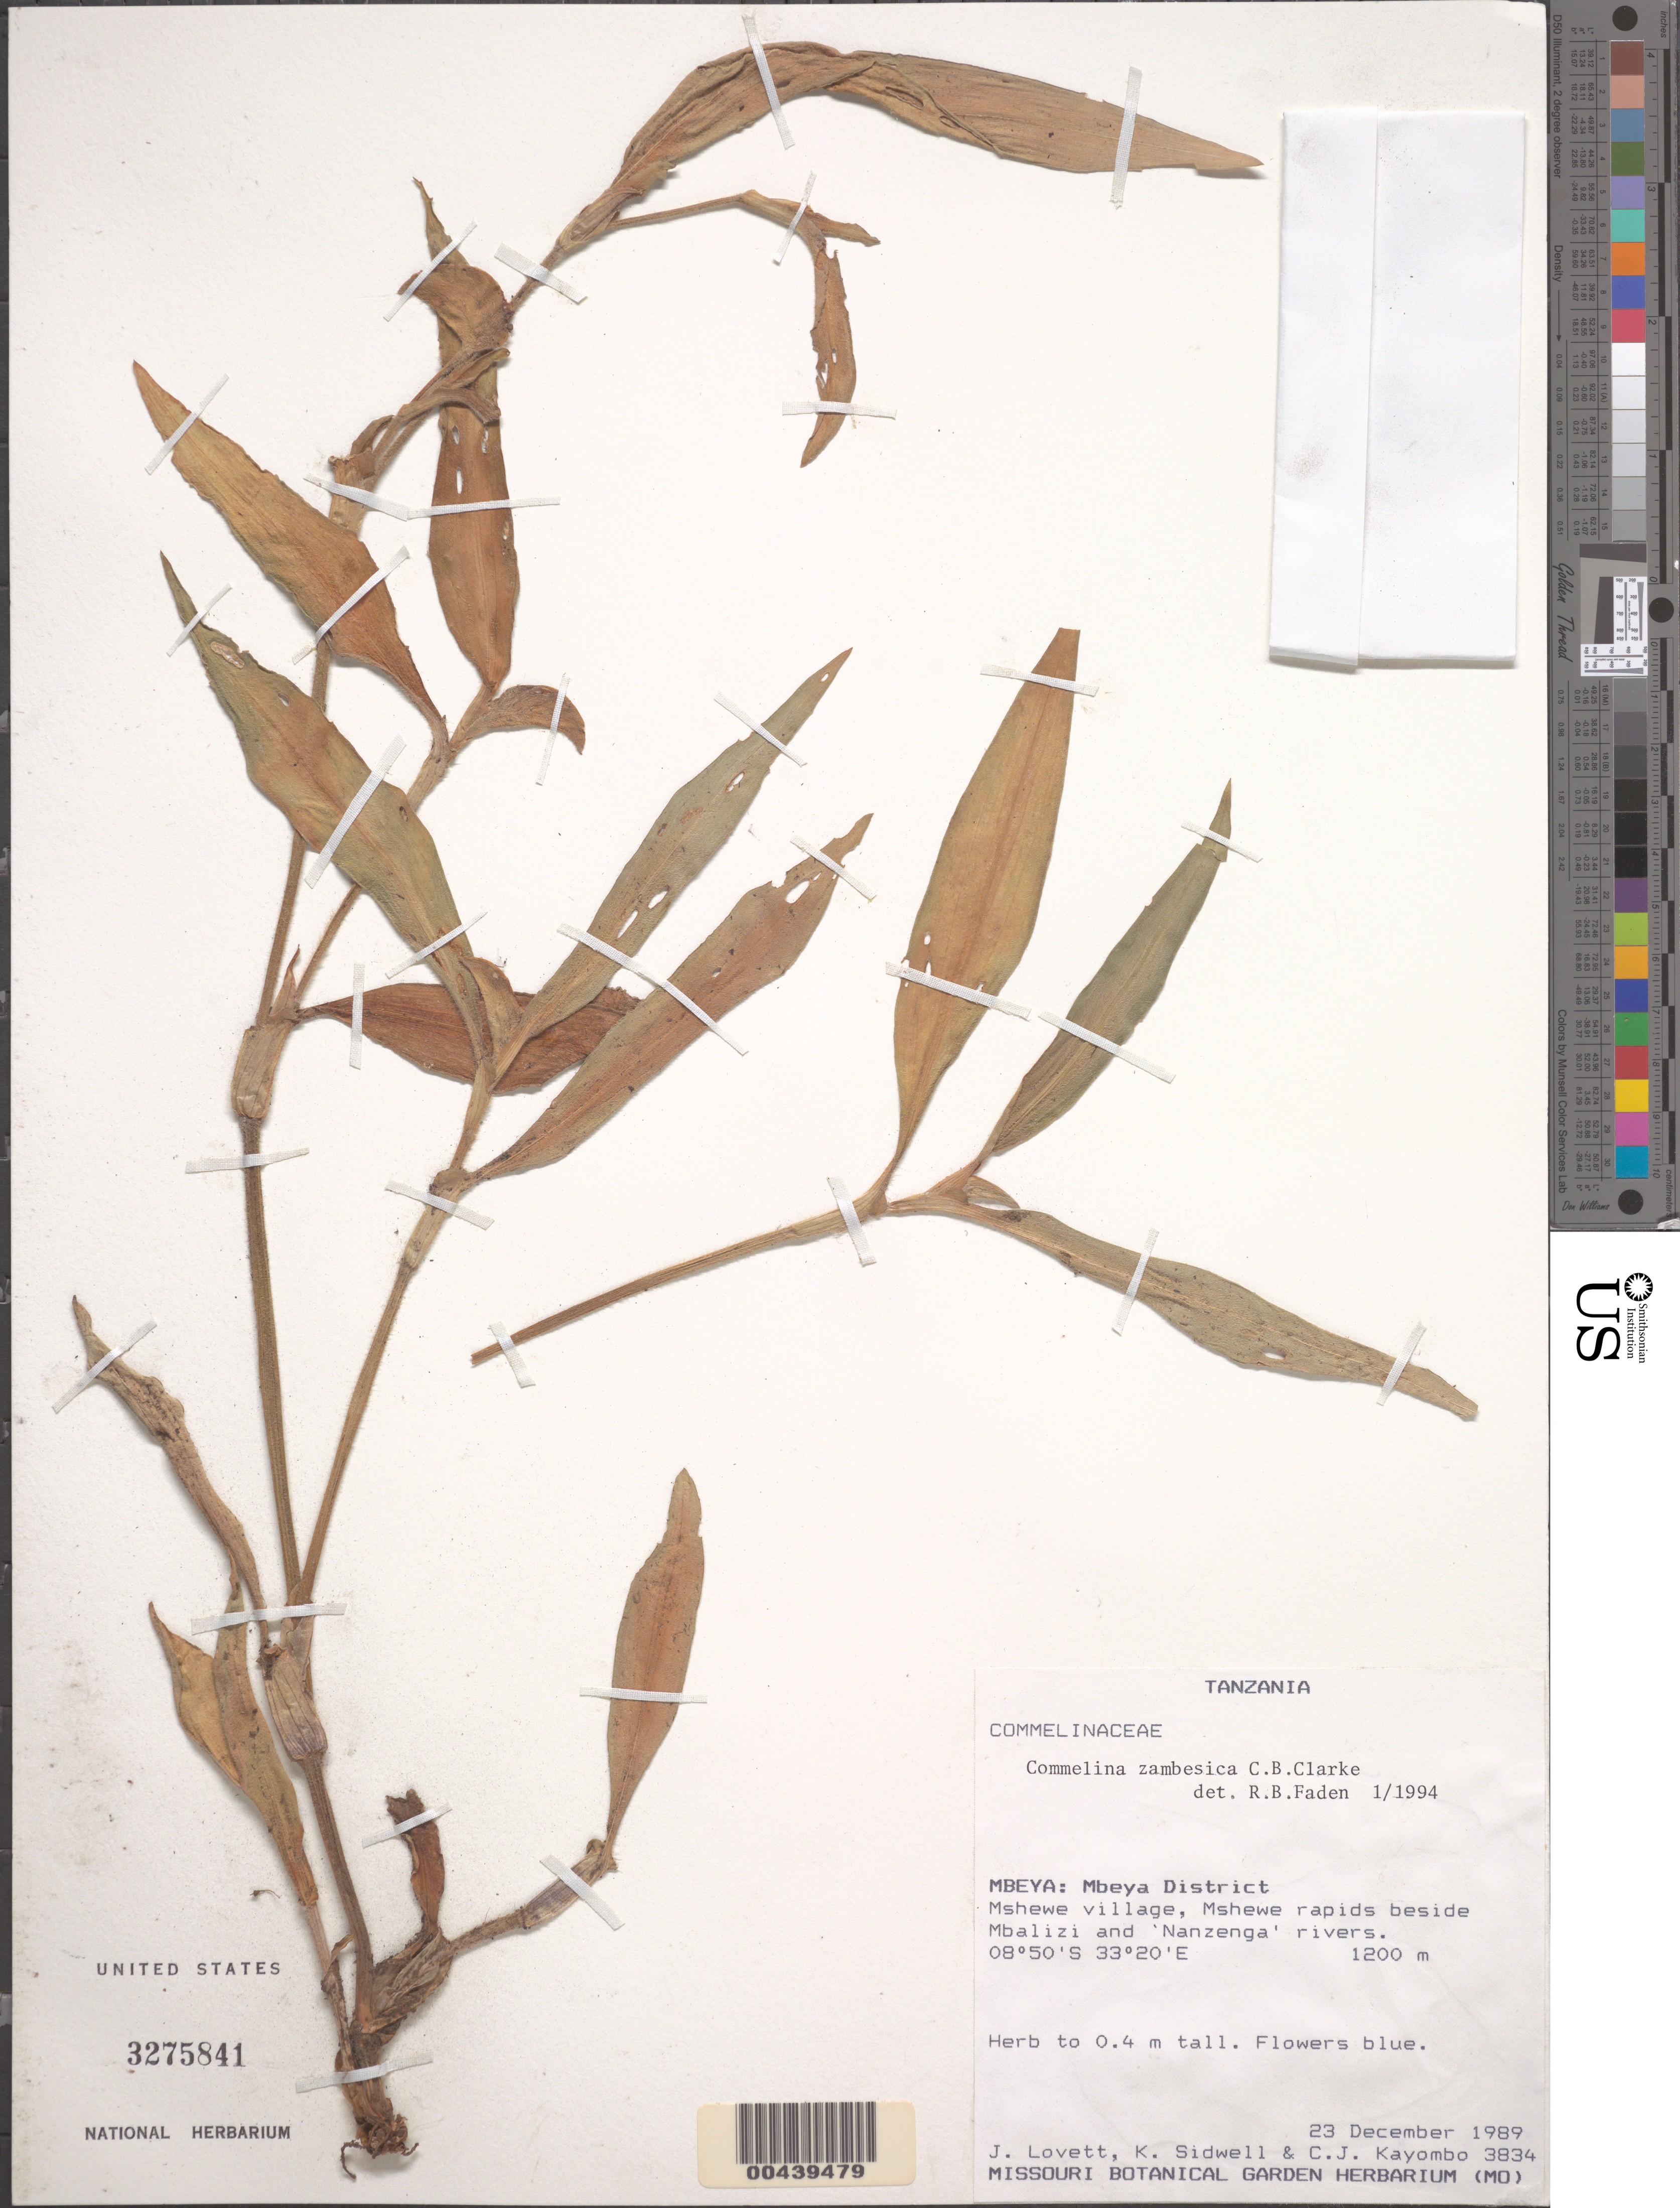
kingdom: Plantae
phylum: Tracheophyta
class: Liliopsida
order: Commelinales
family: Commelinaceae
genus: Commelina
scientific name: Commelina zambesica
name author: C.B. Clarke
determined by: Faden, Robert B., (US), Smithsonian Institution - National Museum of Natural History (UNITED STATES)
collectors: J. Lovett, K. Sidwell & C. J. Kayombo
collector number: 3834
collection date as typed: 23 Dec 1989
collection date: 1989-12-23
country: Tanzania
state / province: Mbeya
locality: Mshewe village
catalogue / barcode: US 3275841